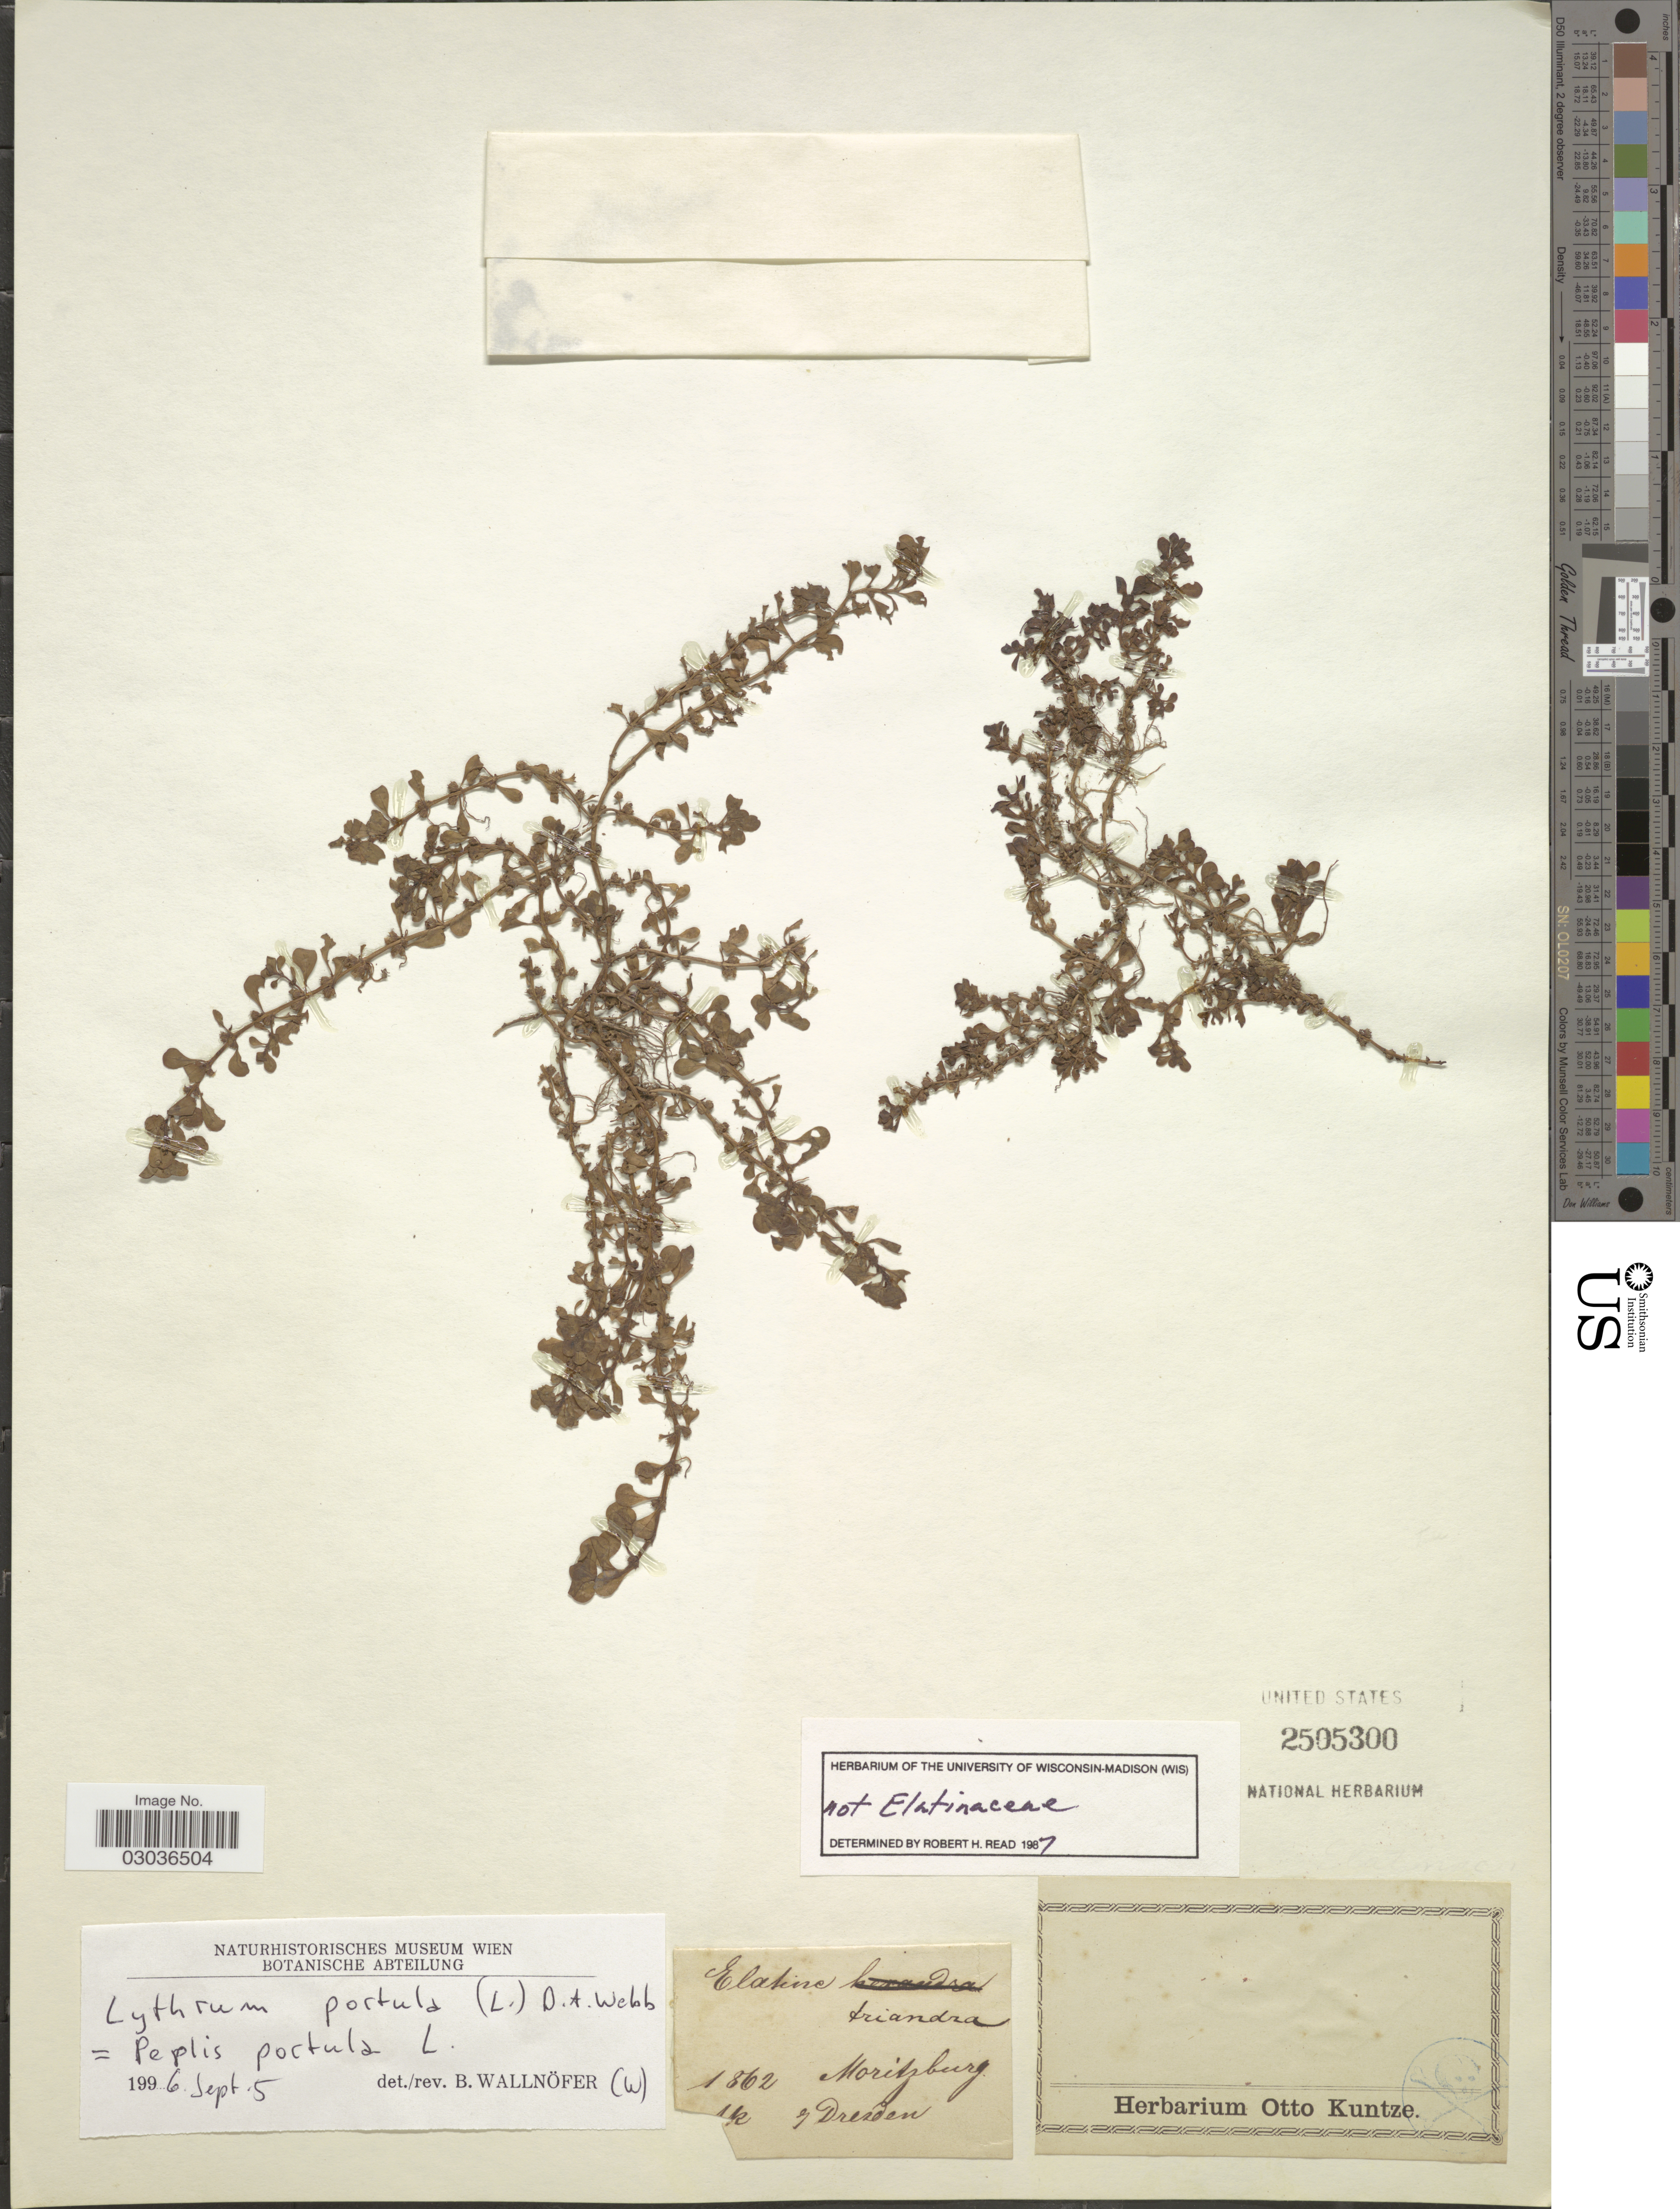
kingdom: Plantae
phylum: Tracheophyta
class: Magnoliopsida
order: Myrtales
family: Lythraceae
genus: Lythrum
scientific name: Lythrum portula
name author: (L.) D.A. Webb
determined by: Wallnöfer, B.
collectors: G. Dresden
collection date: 1862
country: Germany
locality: Moritzburg.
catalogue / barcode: US 2505300